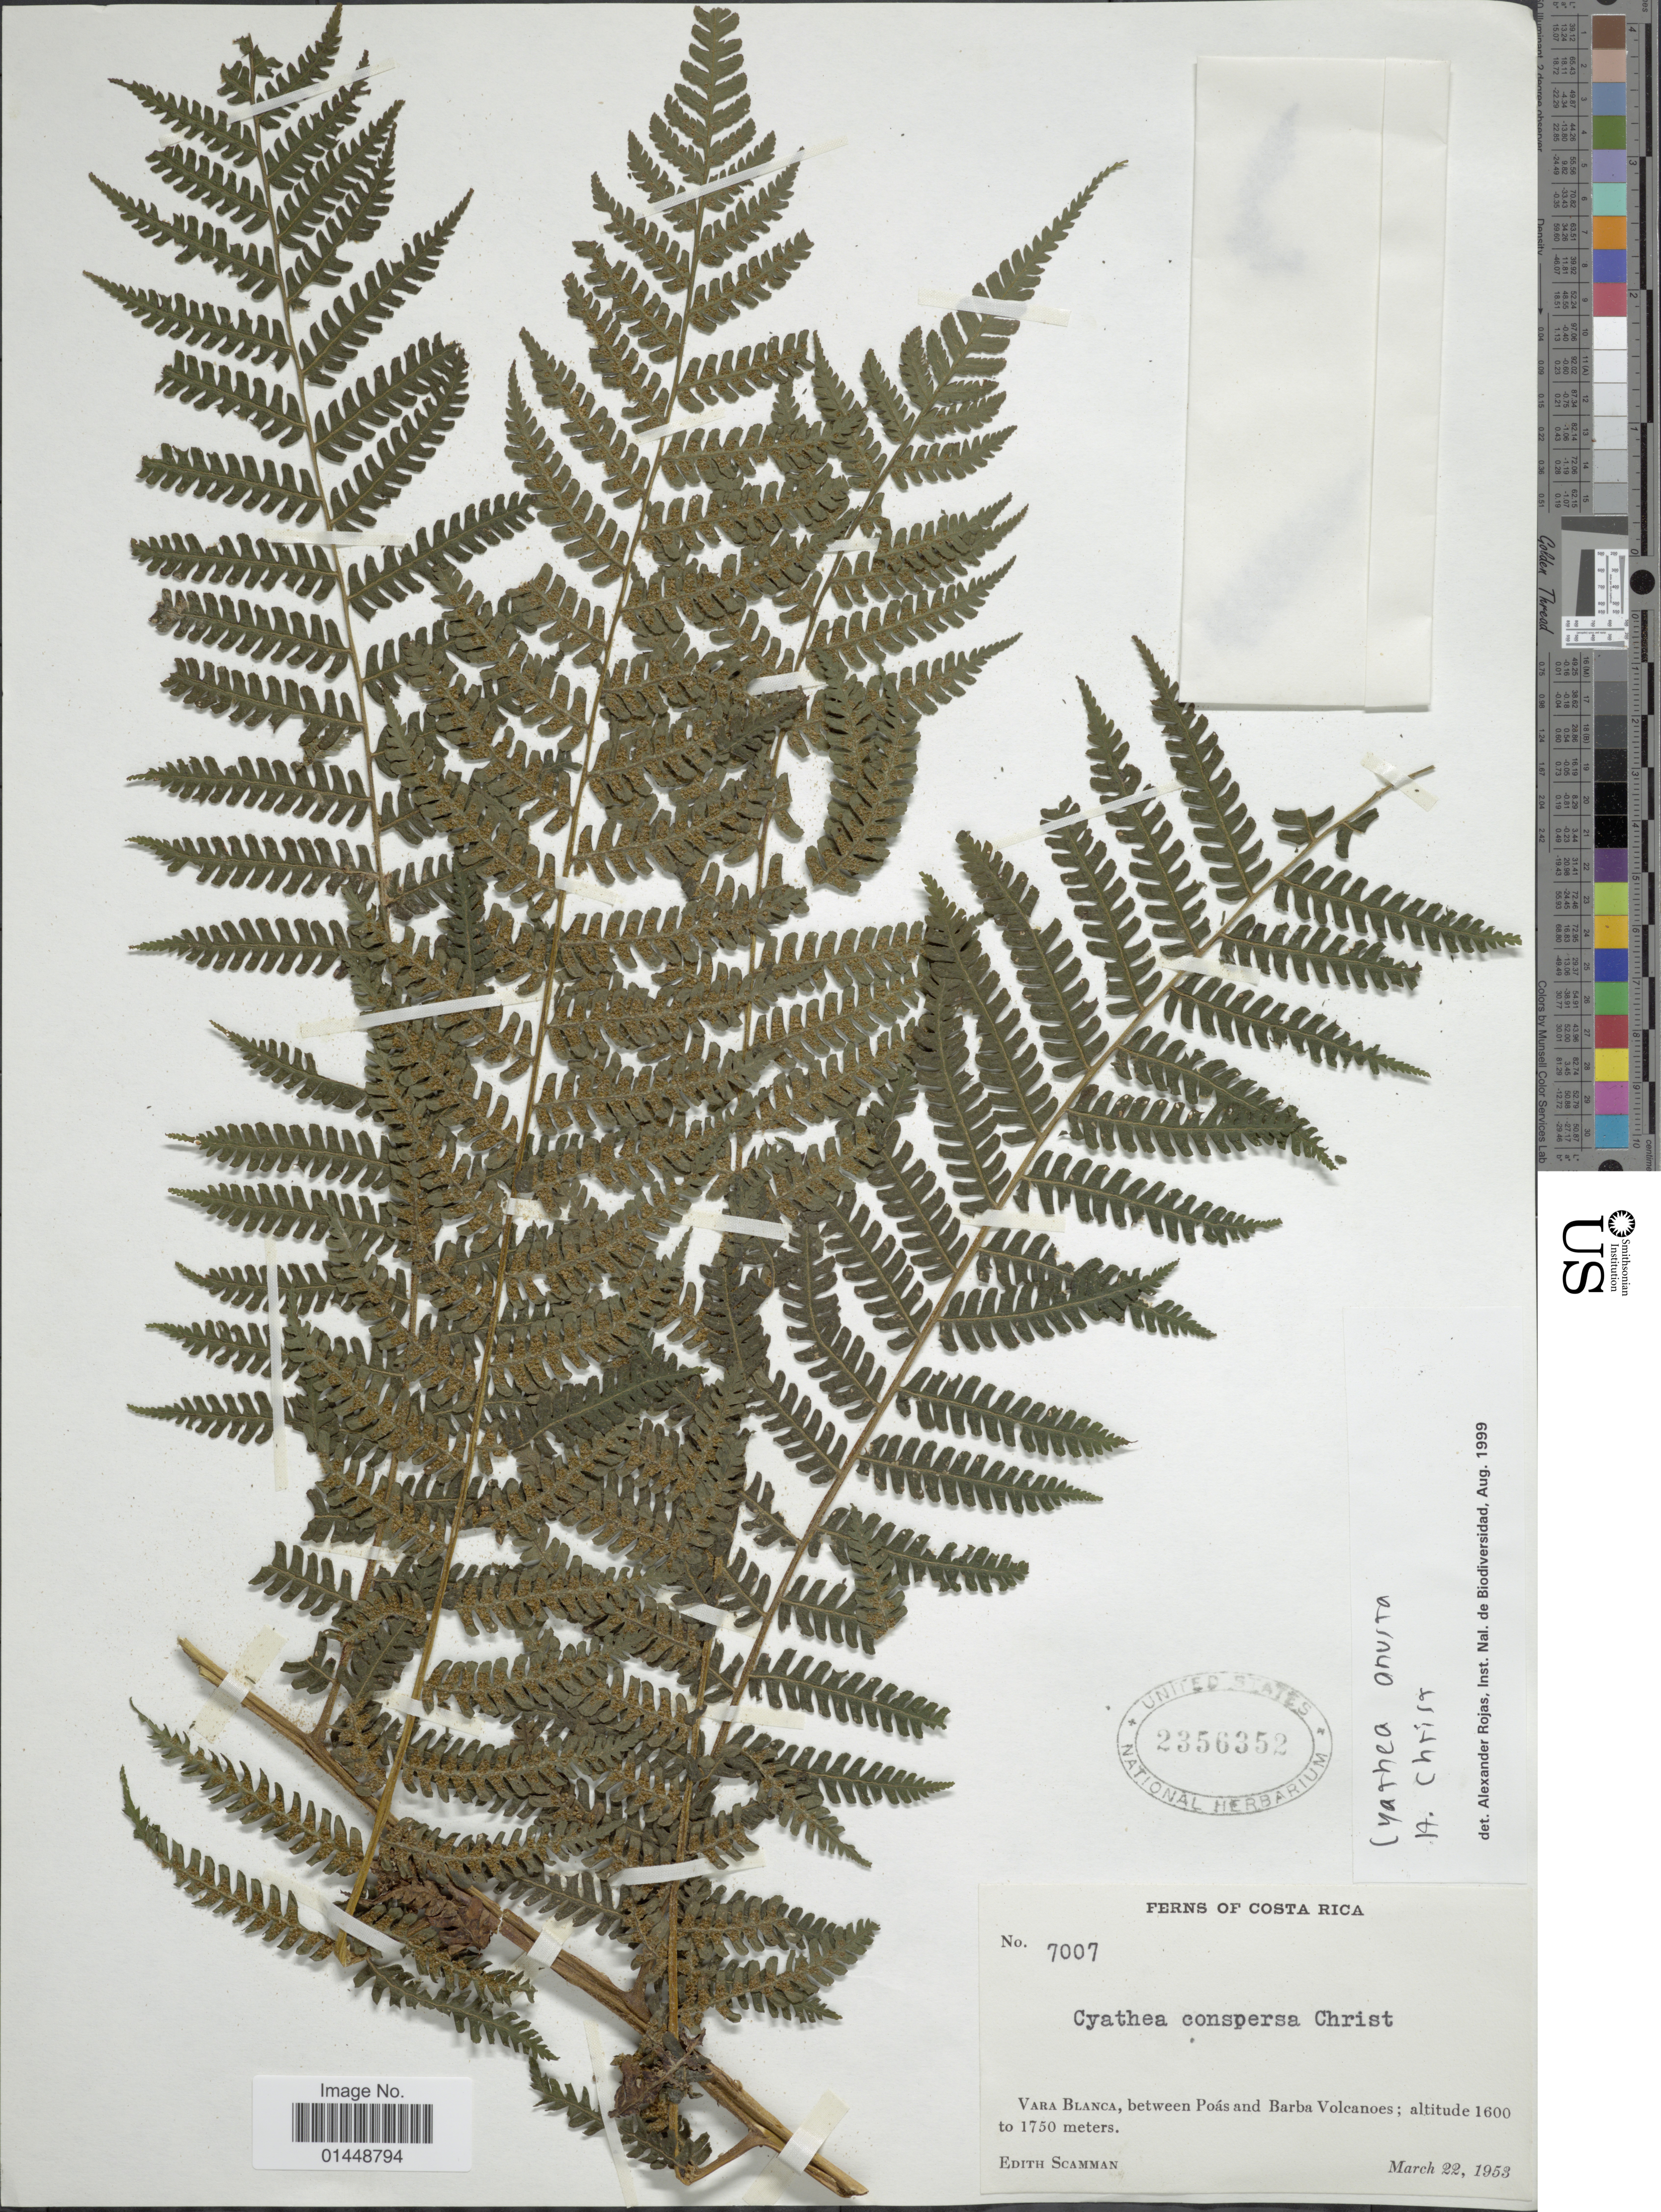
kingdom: Plantae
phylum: Tracheophyta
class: Polypodiopsida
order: Cyatheales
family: Cyatheaceae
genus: Cyathea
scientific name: Cyathea fulva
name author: (M. Martens & Galeotti) Fée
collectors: E. Scamman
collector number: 7007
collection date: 1953-03-22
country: Costa Rica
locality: Vara Blanca, between Poás and Barba Volcanoes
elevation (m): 1600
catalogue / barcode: US 2356352